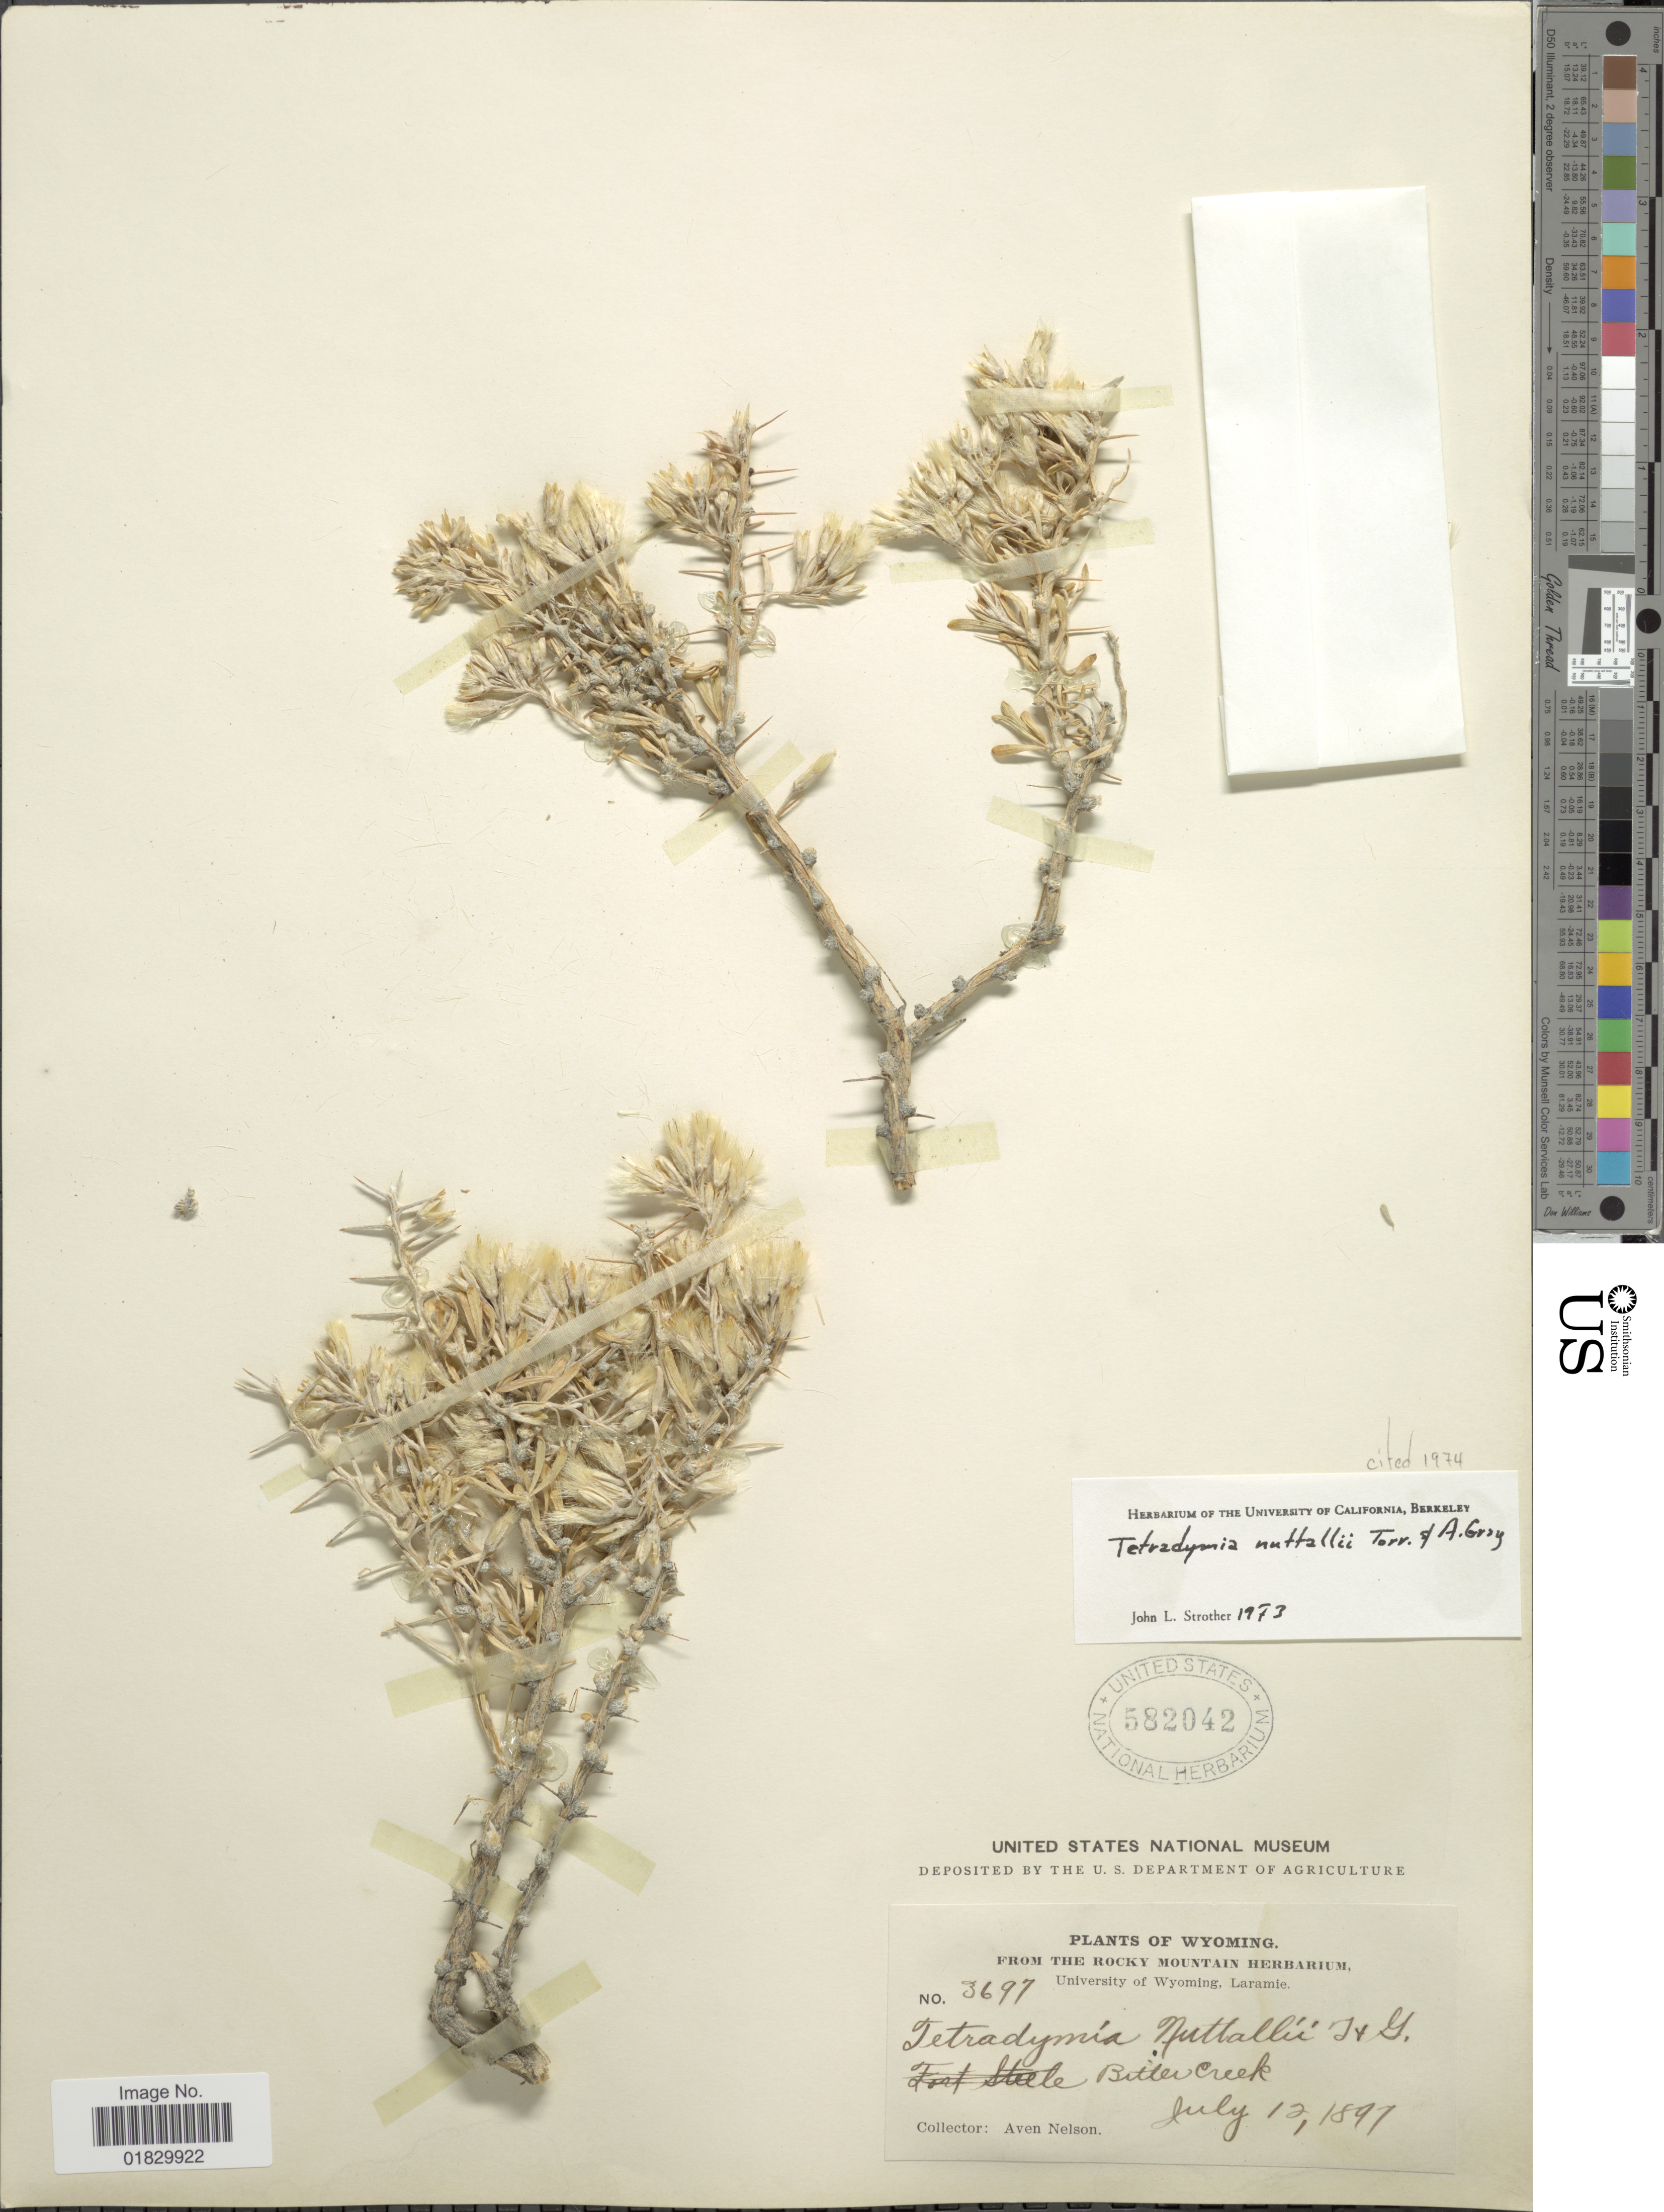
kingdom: Plantae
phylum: Tracheophyta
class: Magnoliopsida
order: Asterales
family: Asteraceae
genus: Tetradymia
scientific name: Tetradymia nuttallii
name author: Torr. & A. Gray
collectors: A. Nelson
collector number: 3697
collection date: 1897-07-12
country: United States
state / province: Wyoming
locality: Bitter Creek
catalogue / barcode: US 582042